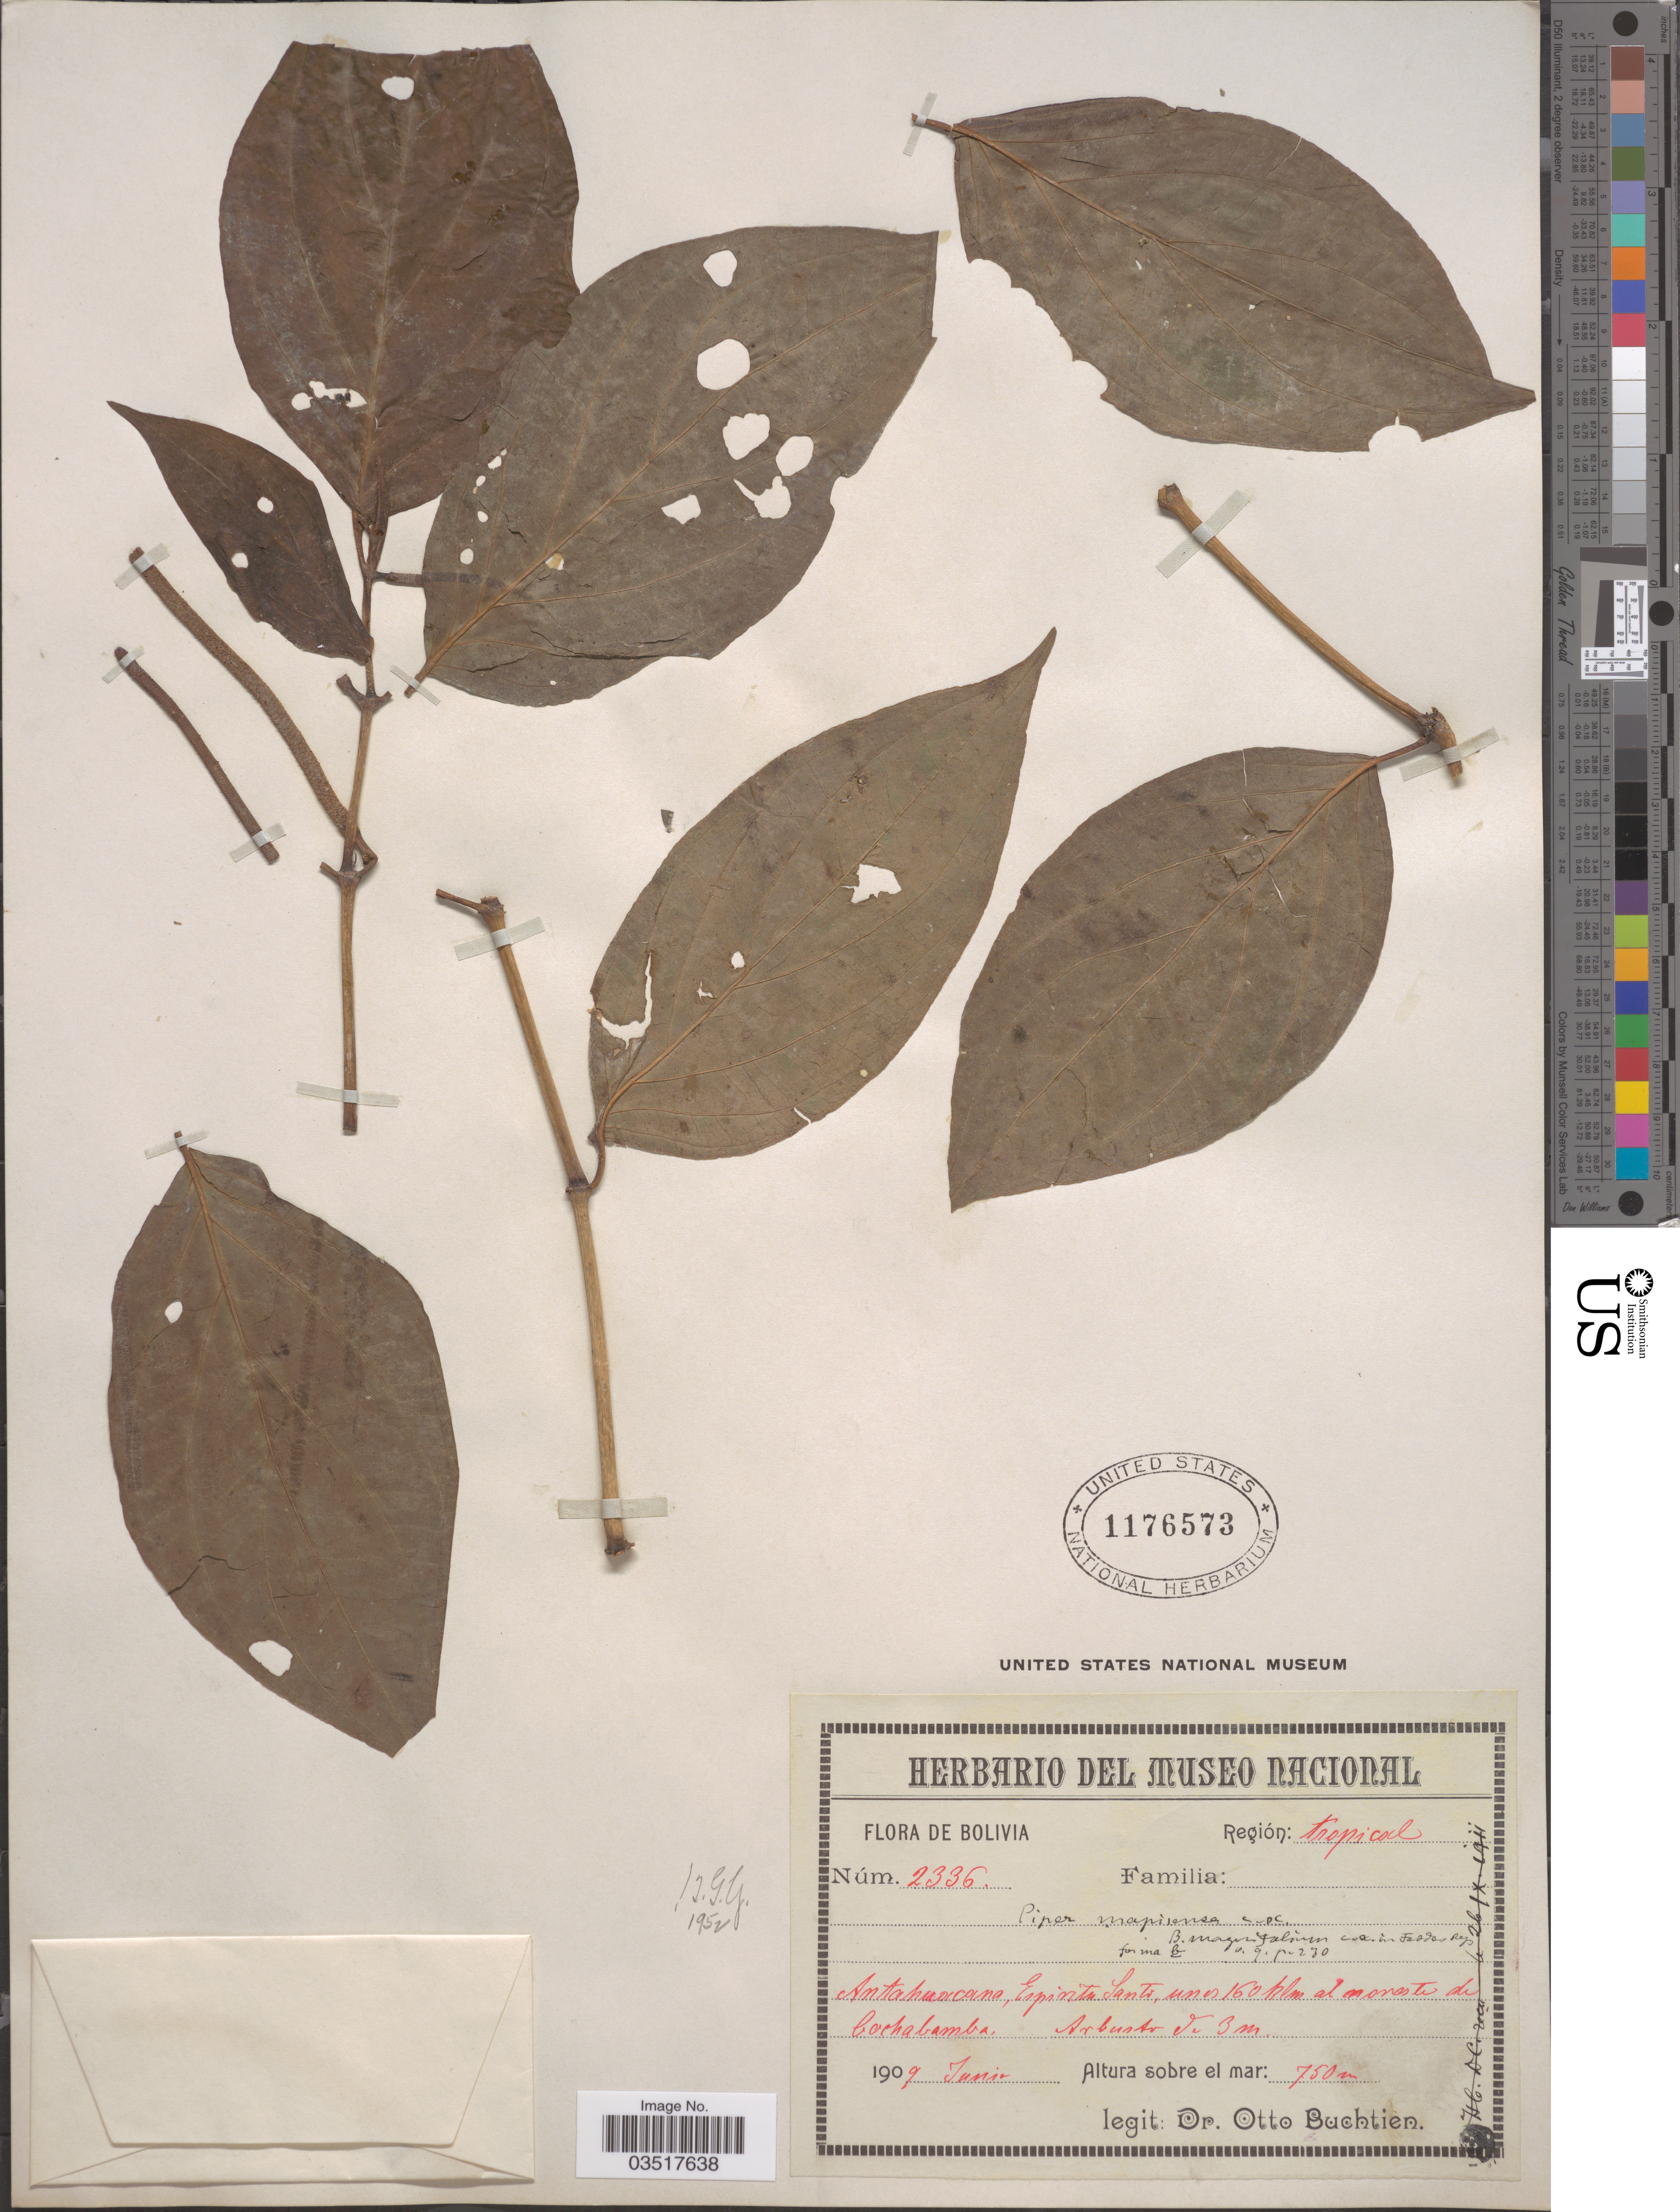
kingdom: Plantae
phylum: Tracheophyta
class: Magnoliopsida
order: Piperales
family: Piperaceae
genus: Piper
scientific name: Piper mapirense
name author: C. DC.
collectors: O. Buchtien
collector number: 2336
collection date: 1909-06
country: Bolivia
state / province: Cochabamba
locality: Región: tropical. Antahuacana, Espiritu Santo, unos 160 klm al noroeste de Cochabamba.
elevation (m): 750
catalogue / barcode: US 1176573